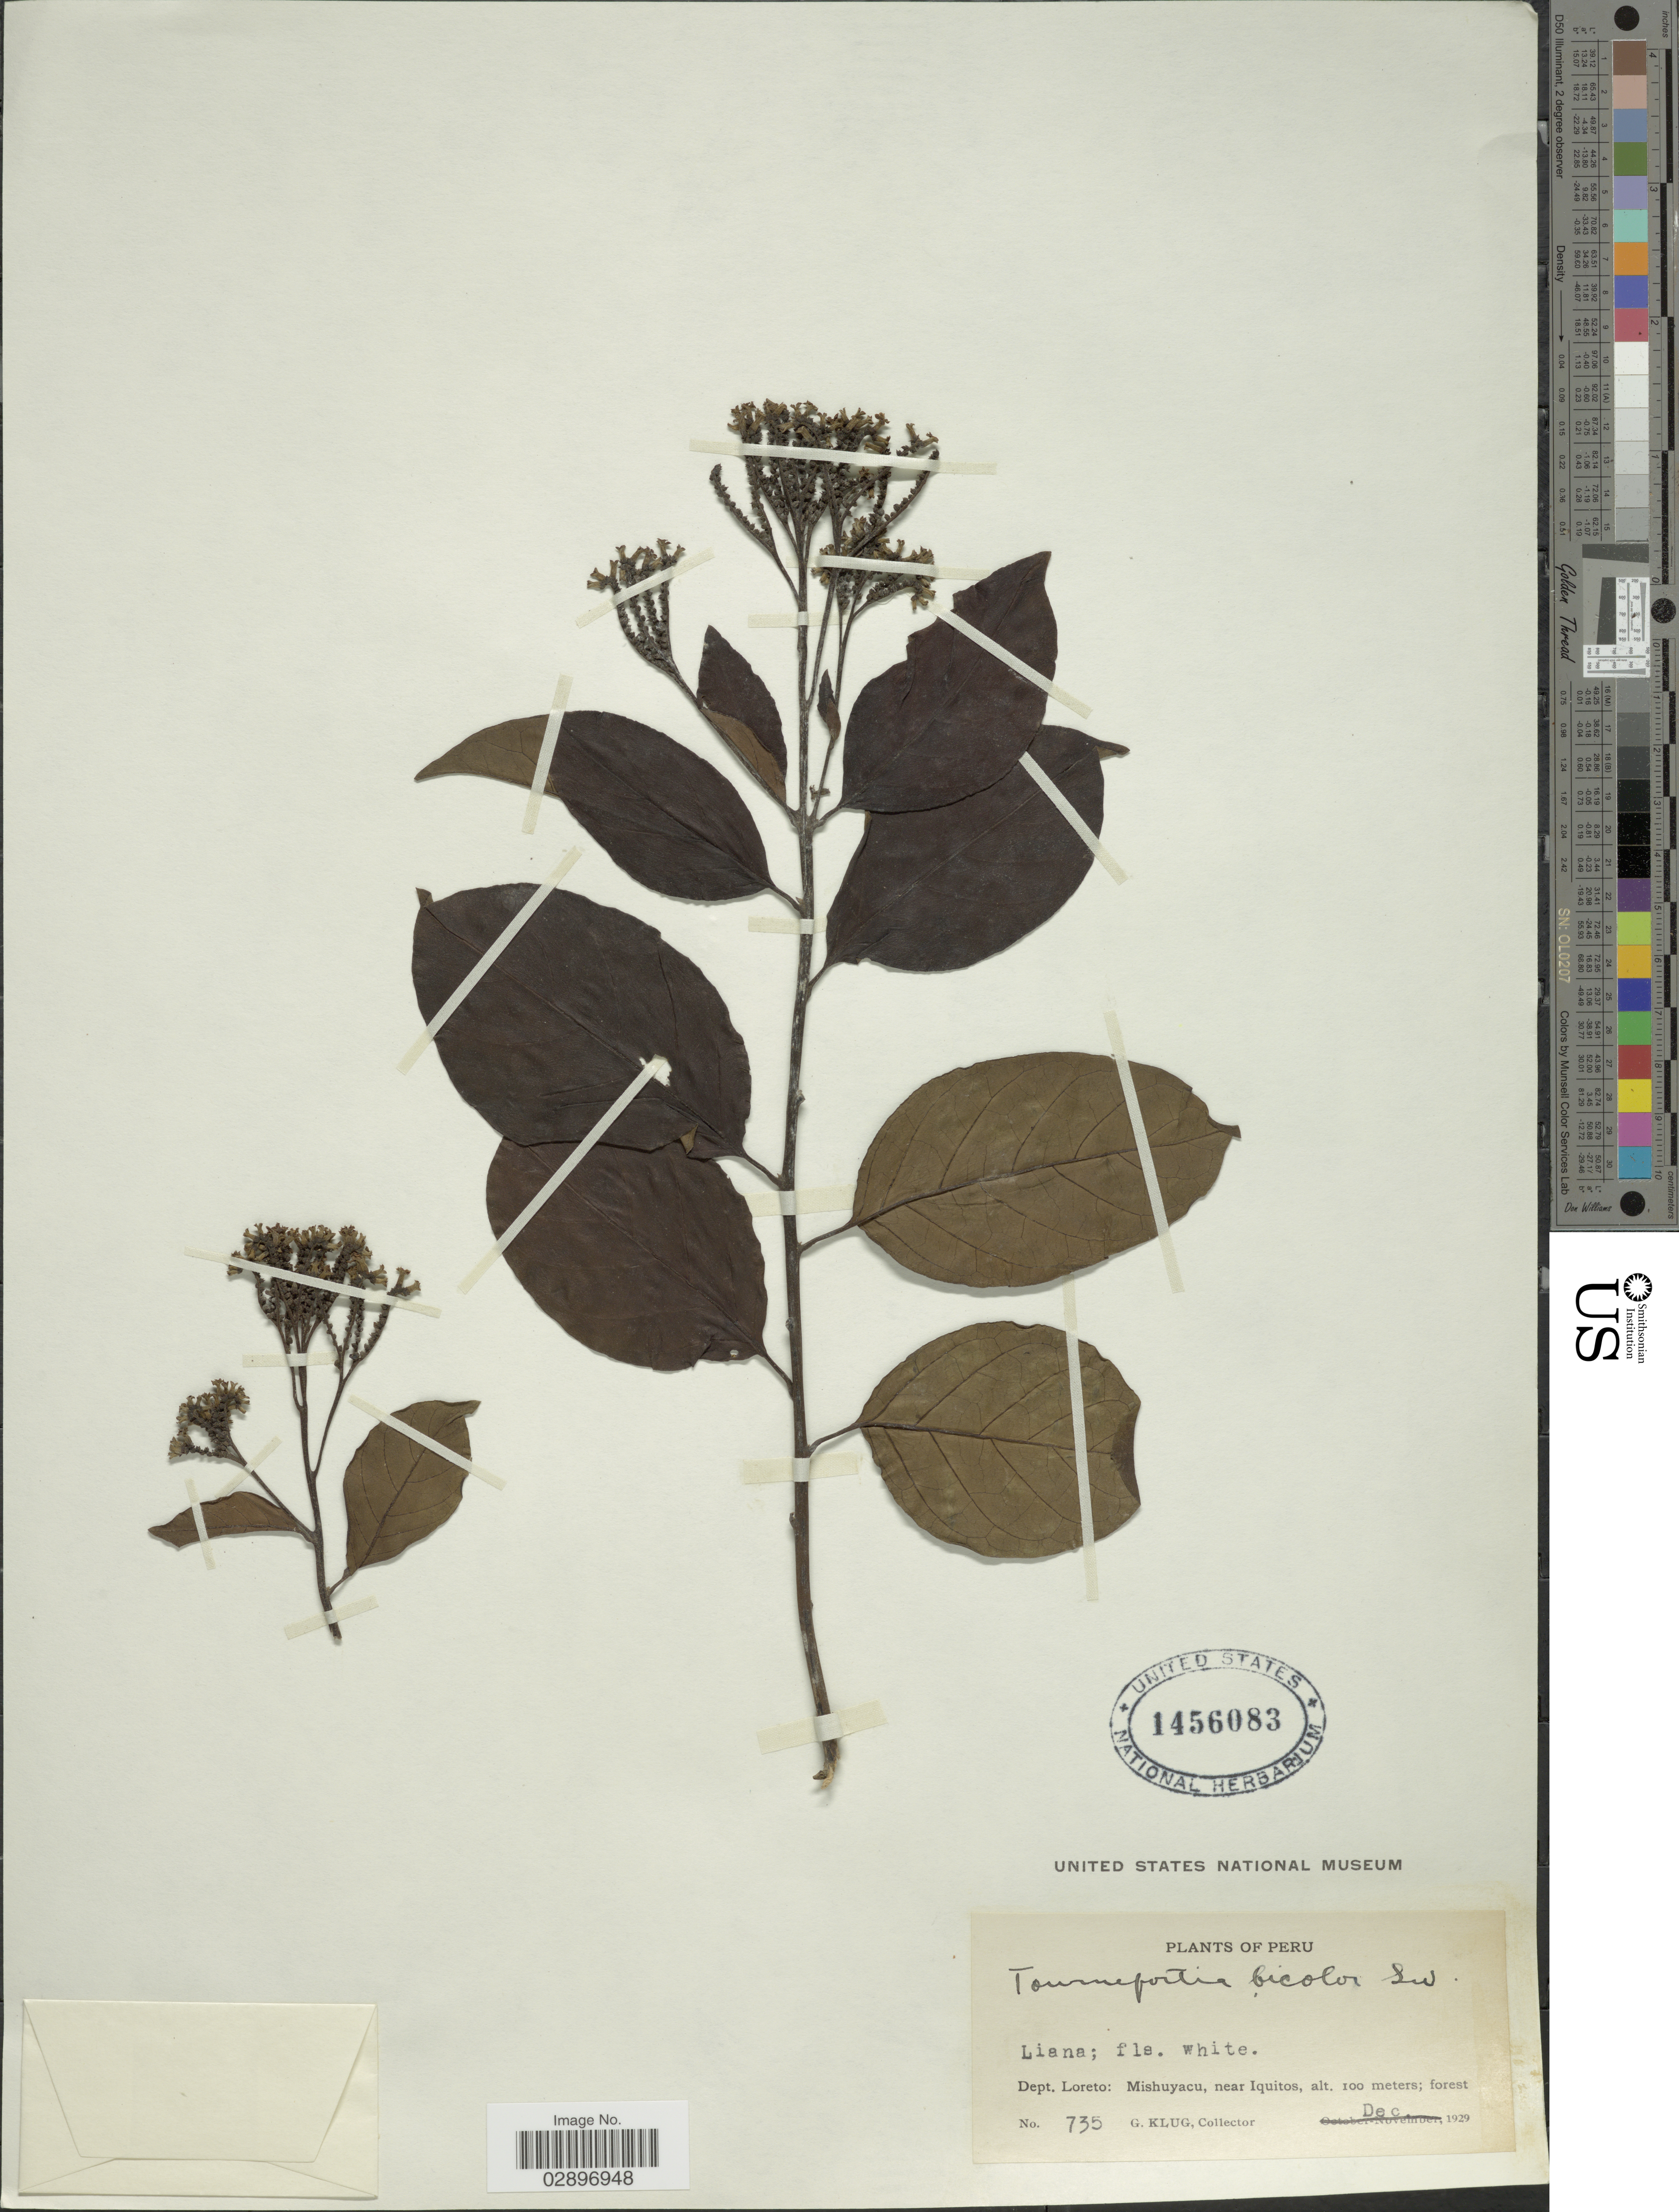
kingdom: Plantae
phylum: Tracheophyta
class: Magnoliopsida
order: Boraginales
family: Heliotropiaceae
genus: Tournefortia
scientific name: Tournefortia bicolor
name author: Sw.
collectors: G. Klug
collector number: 735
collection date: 1929-12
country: Peru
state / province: Loreto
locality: Dept. Loreto: Mishuyacu, near Iquitos.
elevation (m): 100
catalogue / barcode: US 1456083